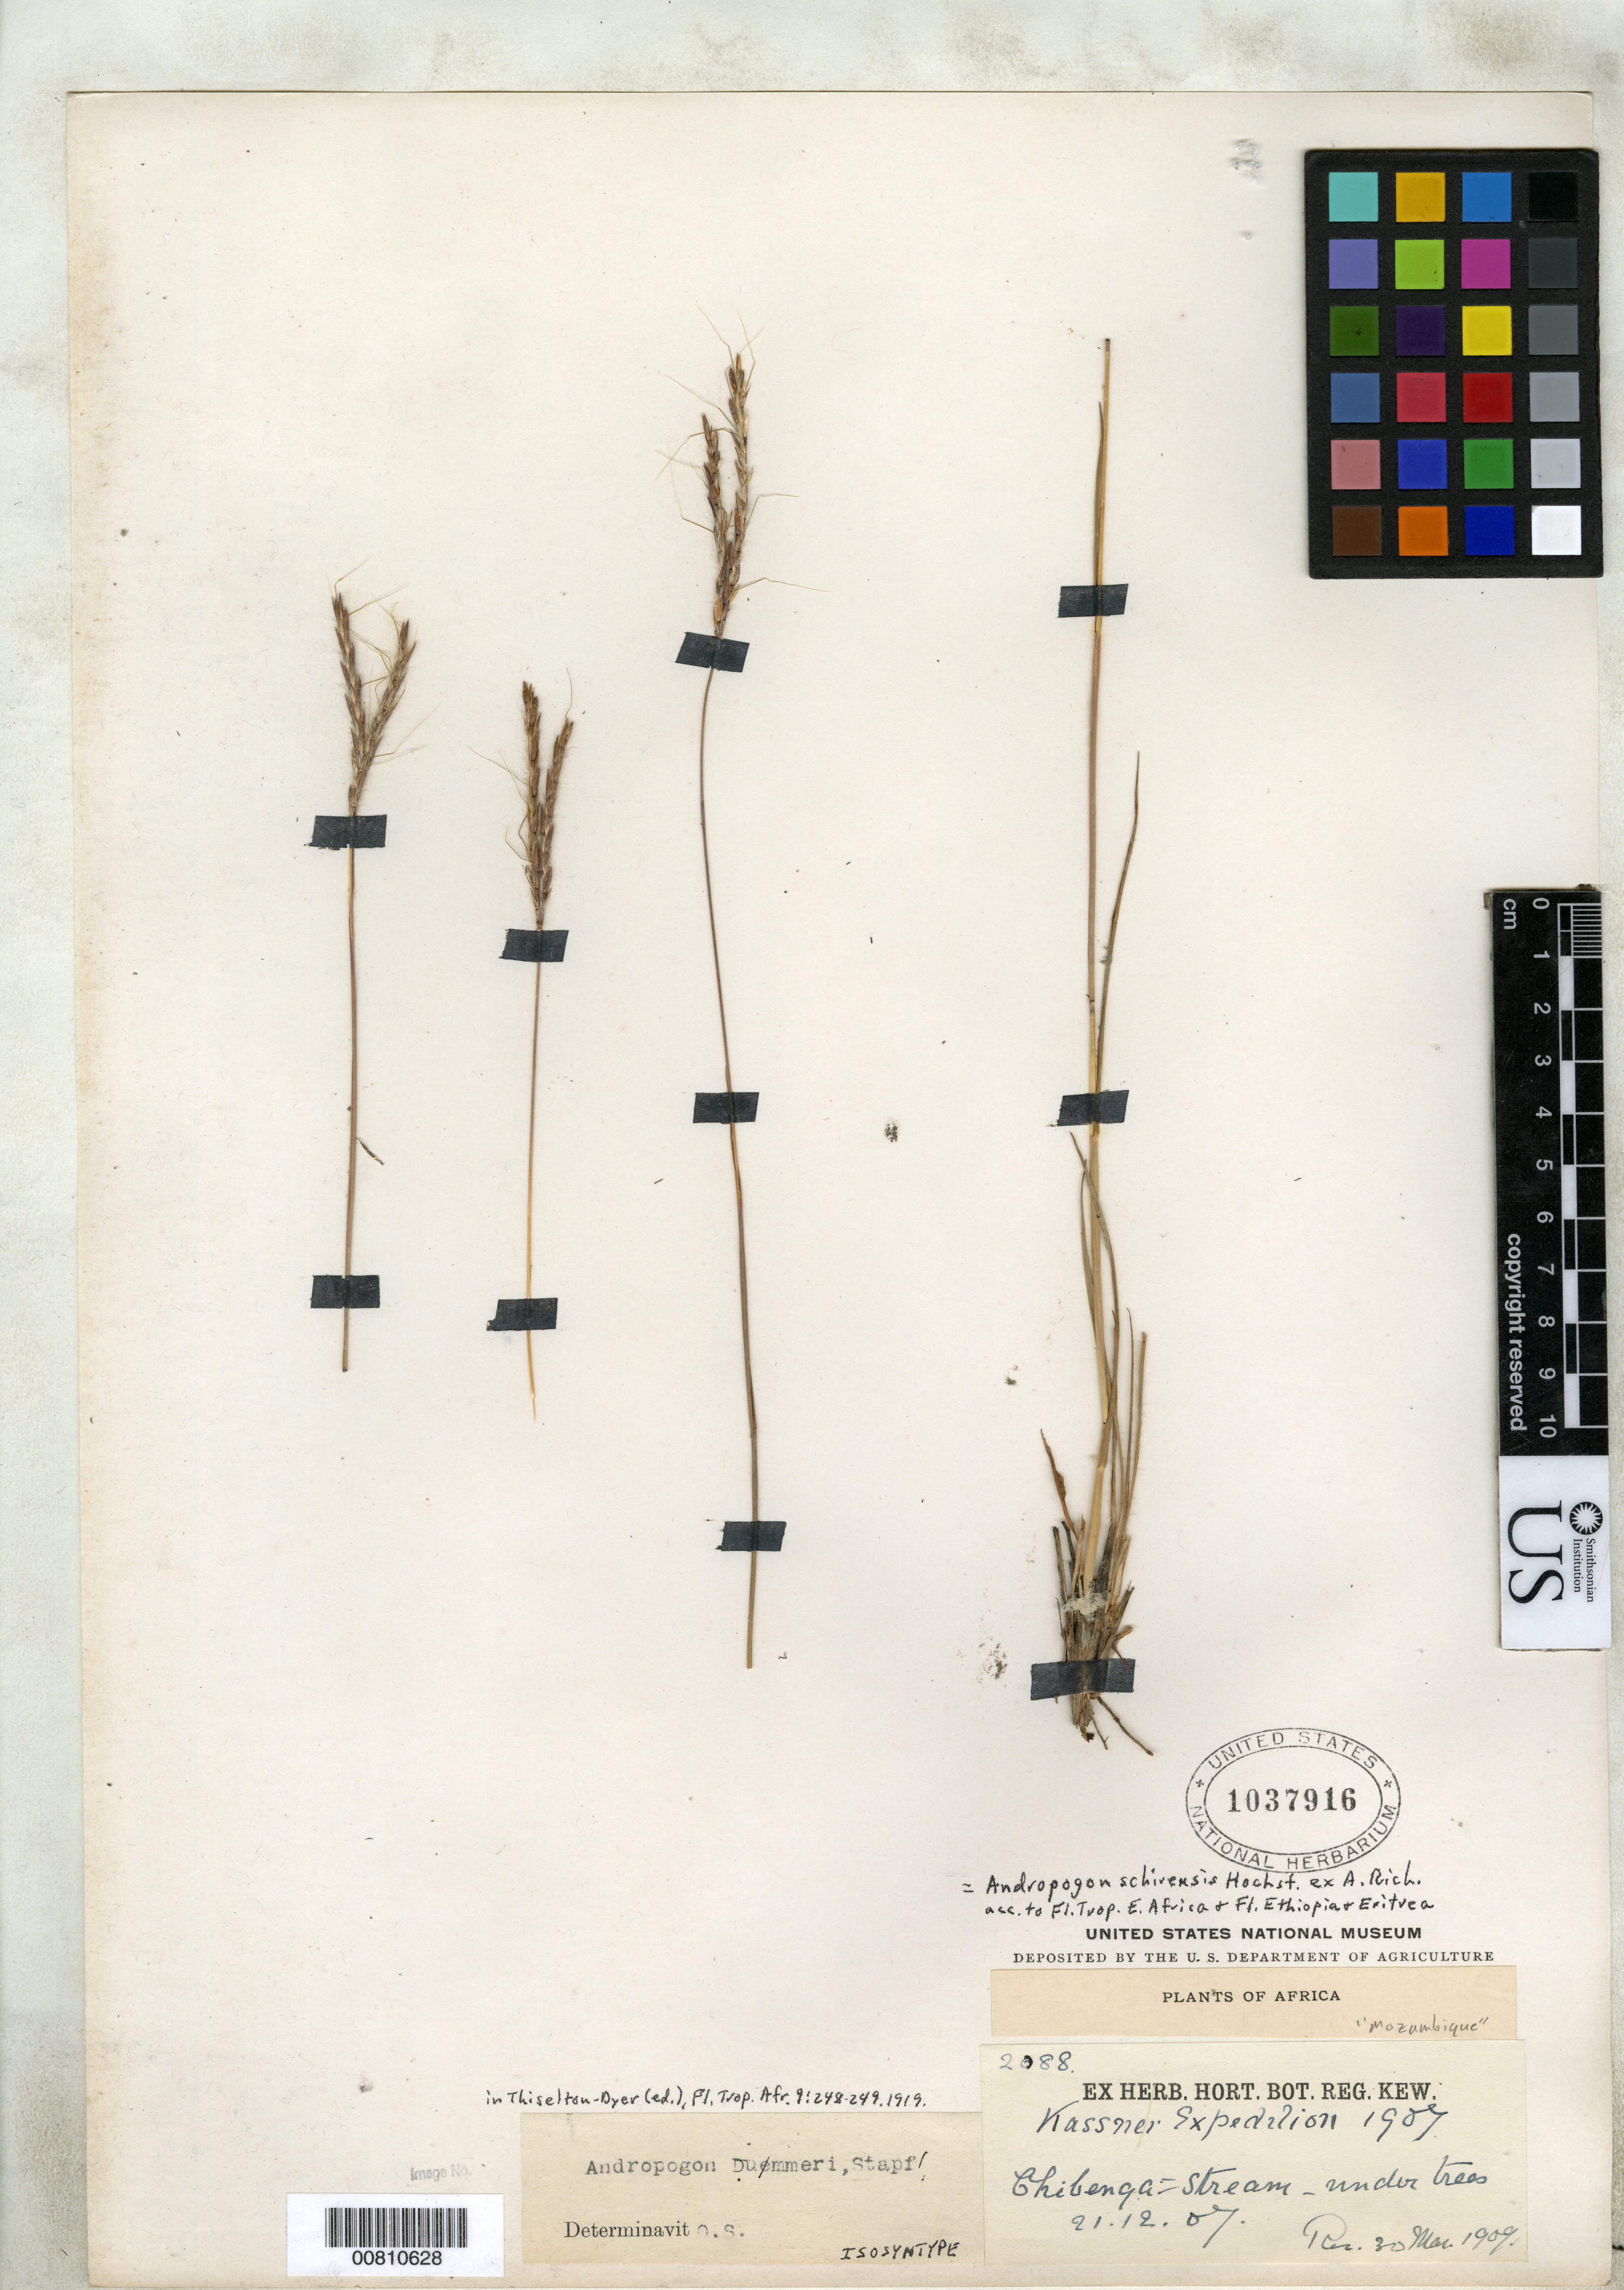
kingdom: Plantae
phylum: Tracheophyta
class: Liliopsida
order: Poales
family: Poaceae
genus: Andropogon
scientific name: Andropogon dummeri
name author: Stapf in Prain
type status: Isosyntype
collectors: Kassner Expedition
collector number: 2088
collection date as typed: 21 Dec 1907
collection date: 1907-12-21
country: Mozambique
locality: Chibenga Stream under trees.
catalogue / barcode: US 1037916